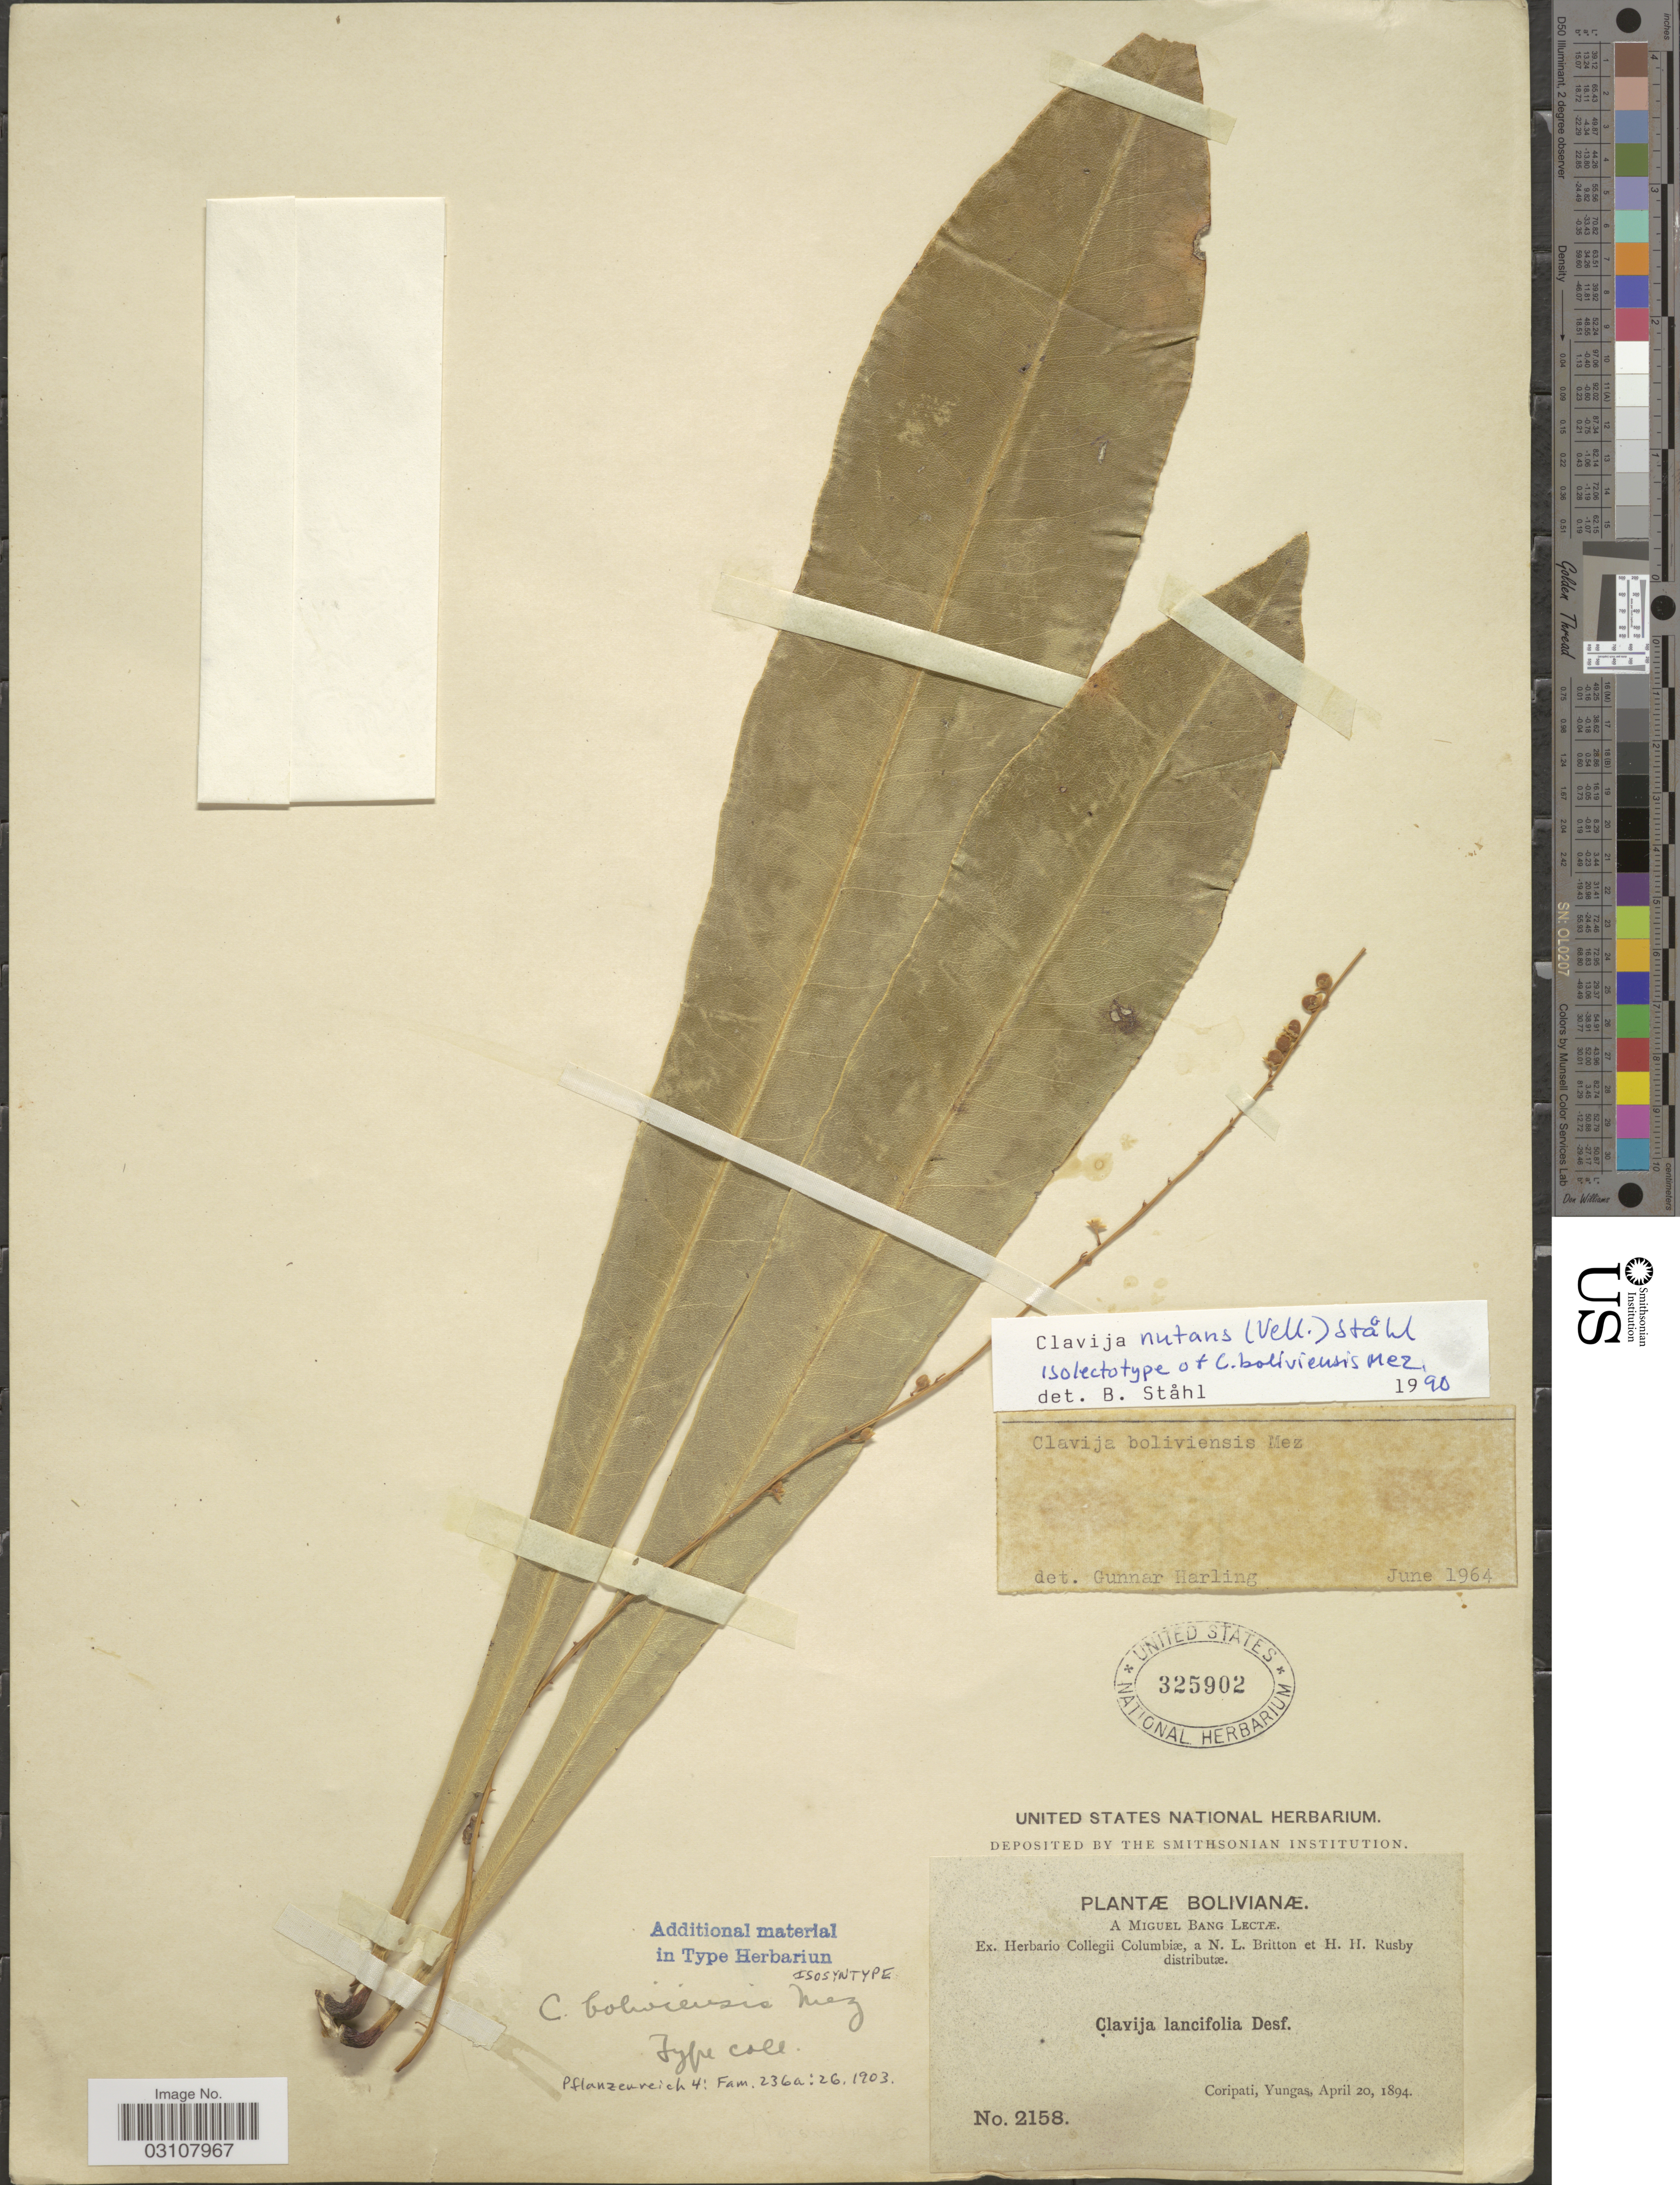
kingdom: Plantae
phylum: Tracheophyta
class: Magnoliopsida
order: Ericales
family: Primulaceae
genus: Clavija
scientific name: Clavija nutans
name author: (Vell.) B. Ståhl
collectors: M. Bang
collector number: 2158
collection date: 1894-04-20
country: Bolivia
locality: Coripati, Yungas.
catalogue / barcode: US 325902